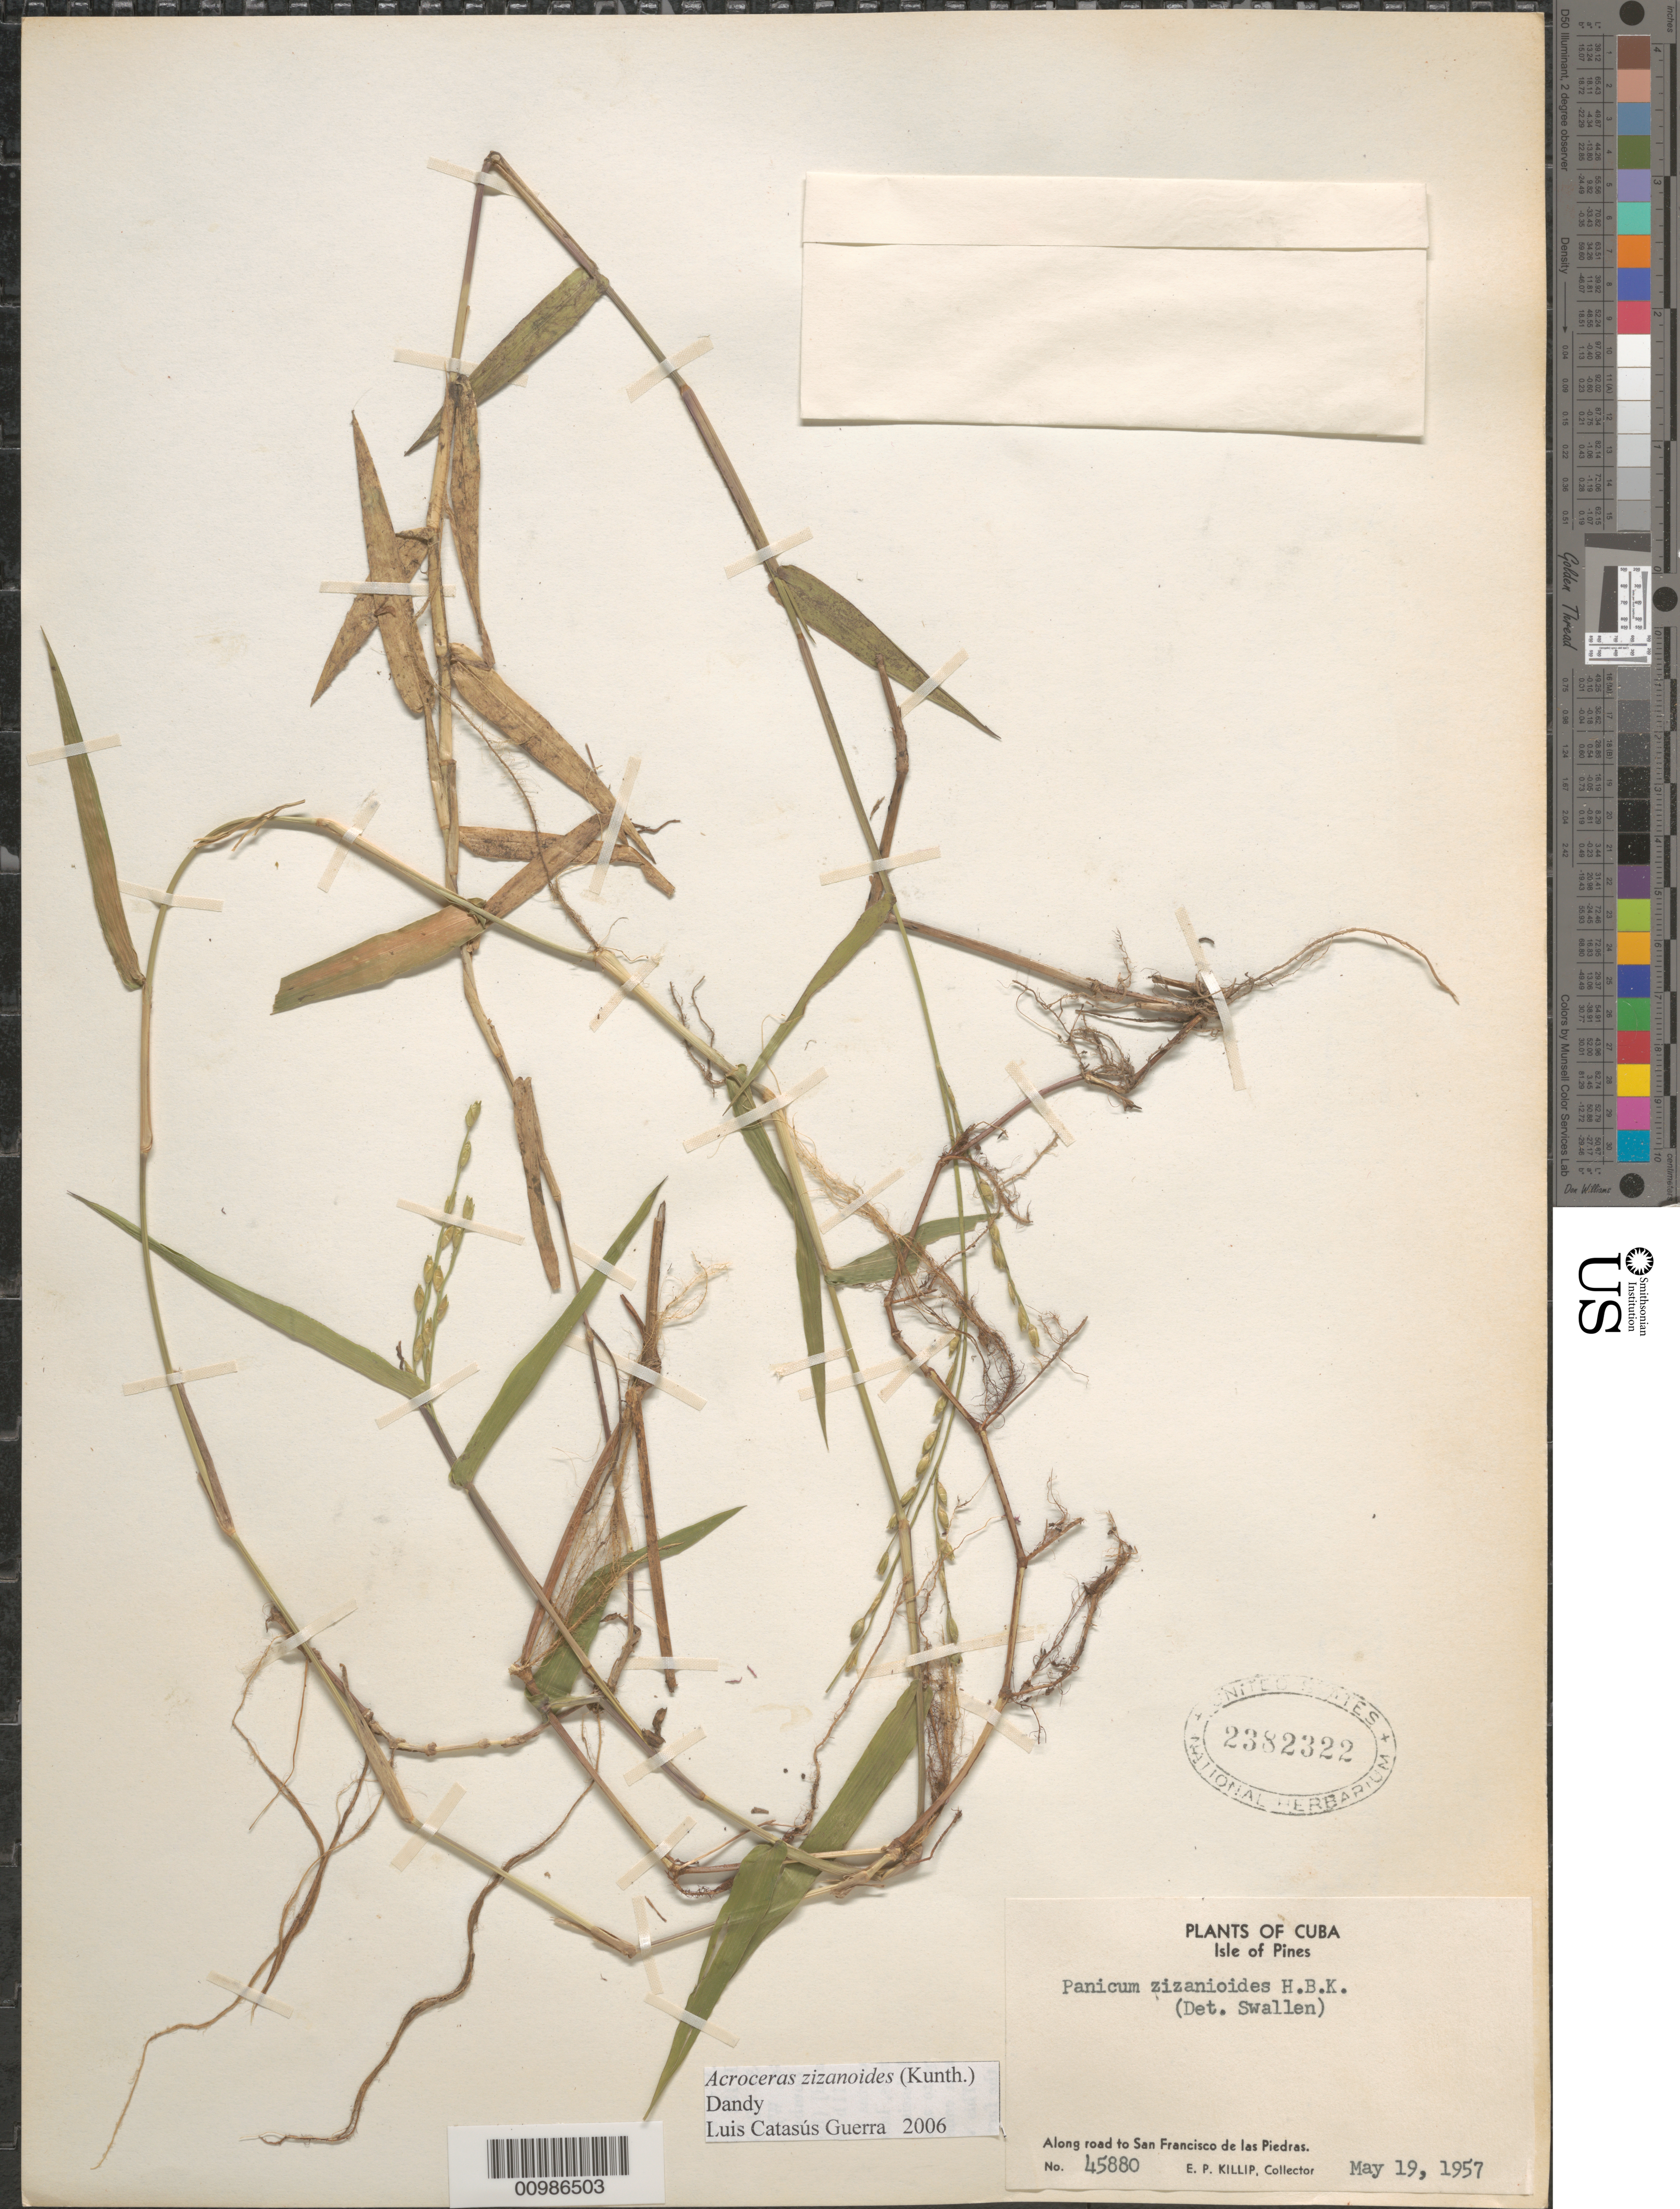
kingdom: Plantae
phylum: Tracheophyta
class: Liliopsida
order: Poales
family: Poaceae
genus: Acroceras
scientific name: Acroceras zizanioides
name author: (Kunth) Dandy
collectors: E. P. Killip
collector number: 45880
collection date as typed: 19 May 1957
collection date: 1957-05-19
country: Cuba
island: Cuba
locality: Along road to San Francisco de las Piedras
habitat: roadside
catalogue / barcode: US 2382322